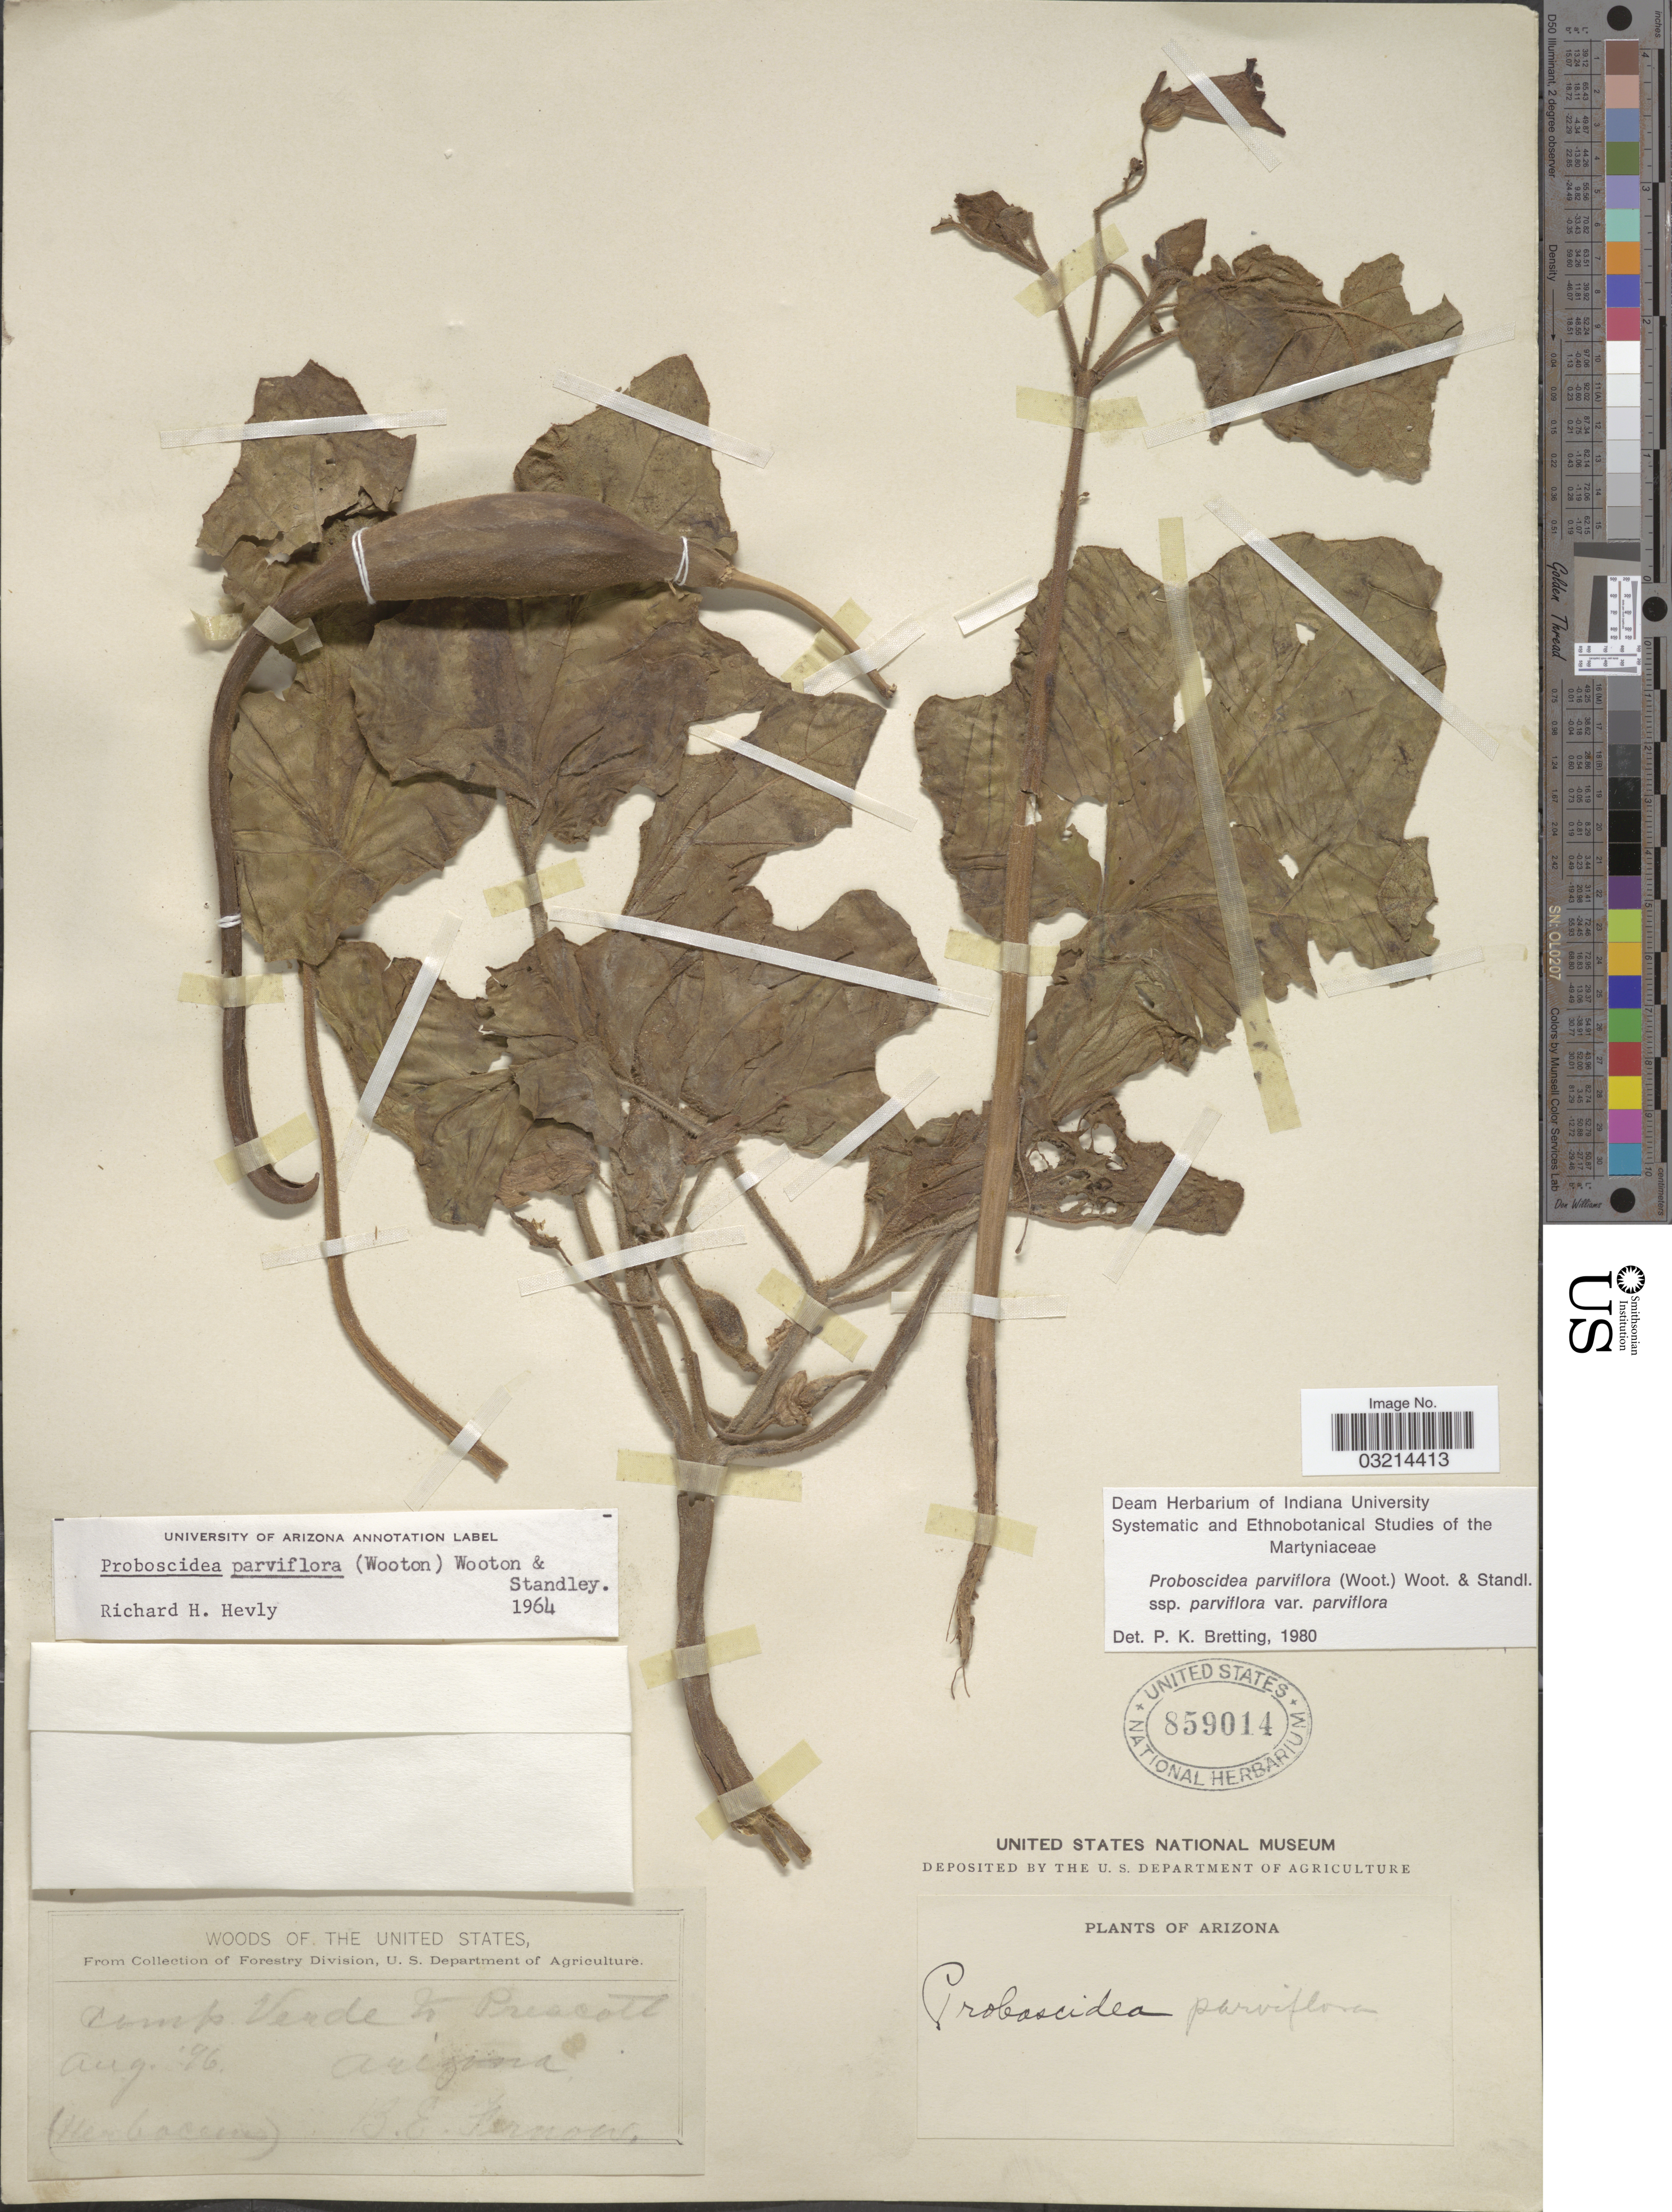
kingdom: Plantae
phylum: Tracheophyta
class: Magnoliopsida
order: Lamiales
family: Martyniaceae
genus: Proboscidea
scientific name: Proboscidea parviflora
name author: (Wooton) Wooton & Standl.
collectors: B. Fernow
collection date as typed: Transcribed d/m/y: /8/96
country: United States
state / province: Arizona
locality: Camp Verde to Prescott.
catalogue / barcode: US 859014